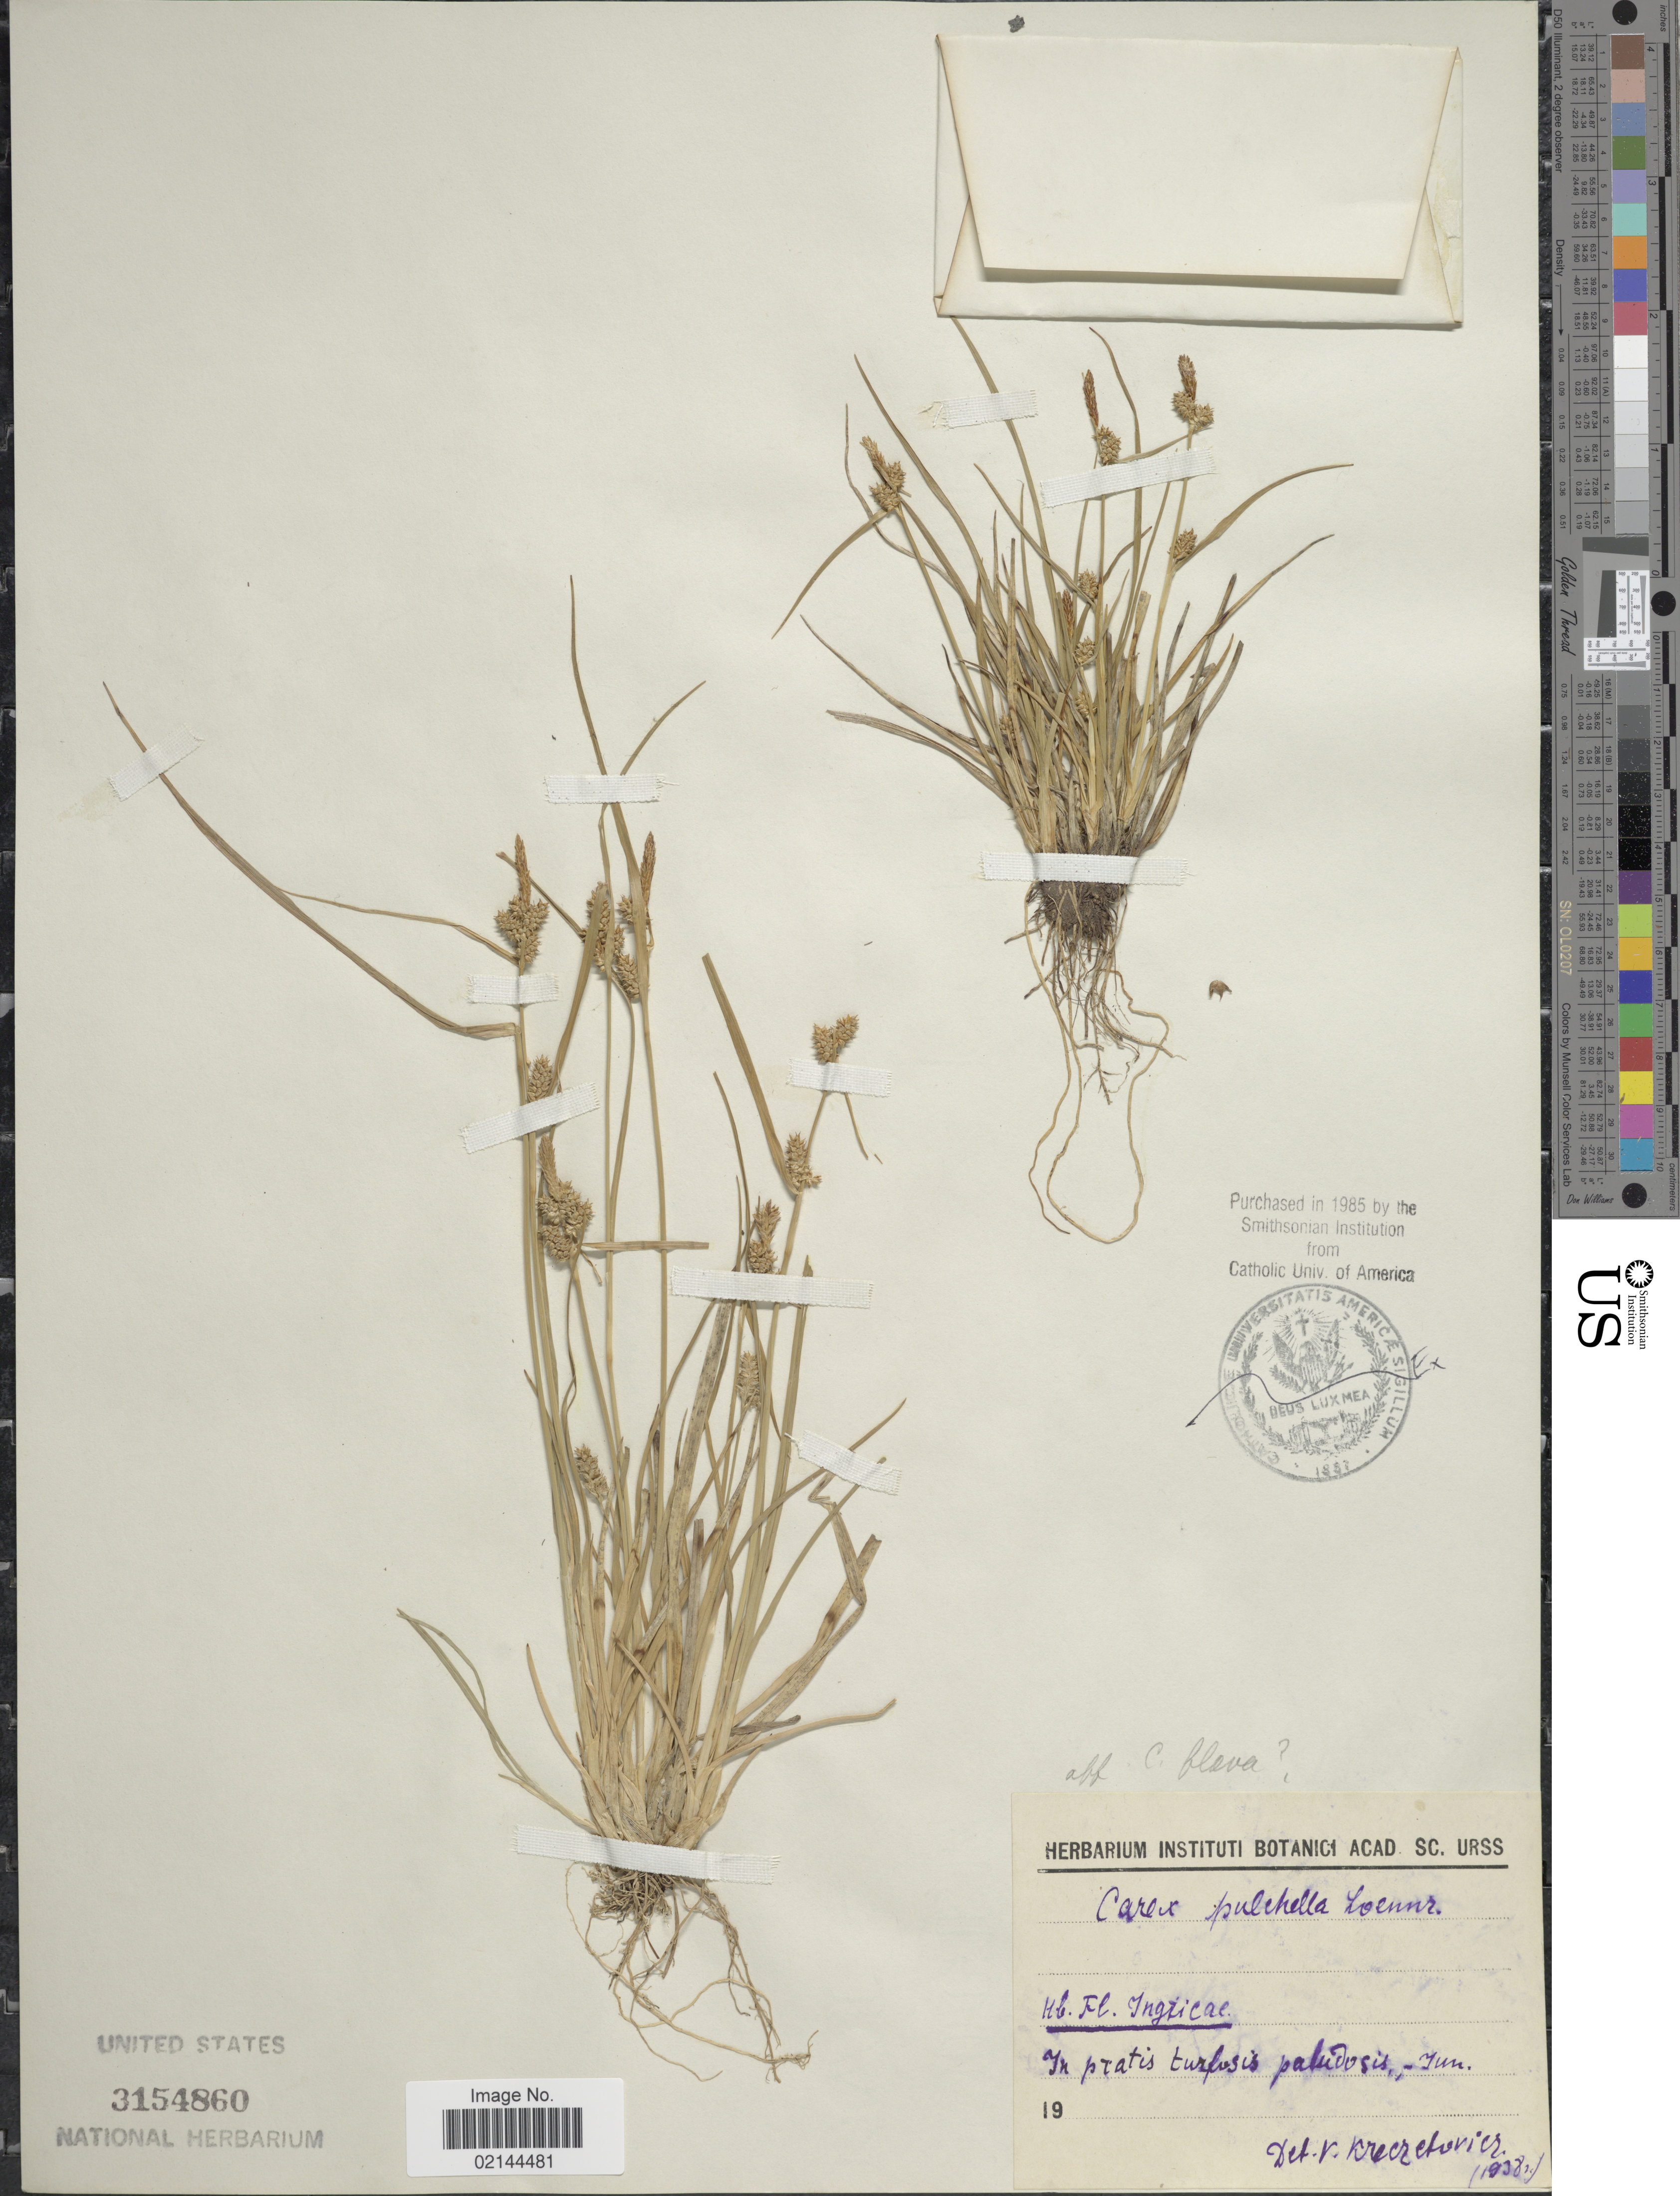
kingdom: Plantae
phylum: Tracheophyta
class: Liliopsida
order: Poales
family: Cyperaceae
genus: Carex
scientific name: Carex flava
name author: L.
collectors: ex herb. Instituti Botanici Academiae Sc. URSS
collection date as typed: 19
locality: Ingricae. In pratis turfosis paludosis, - Tun [interpreted]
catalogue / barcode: US 3154860